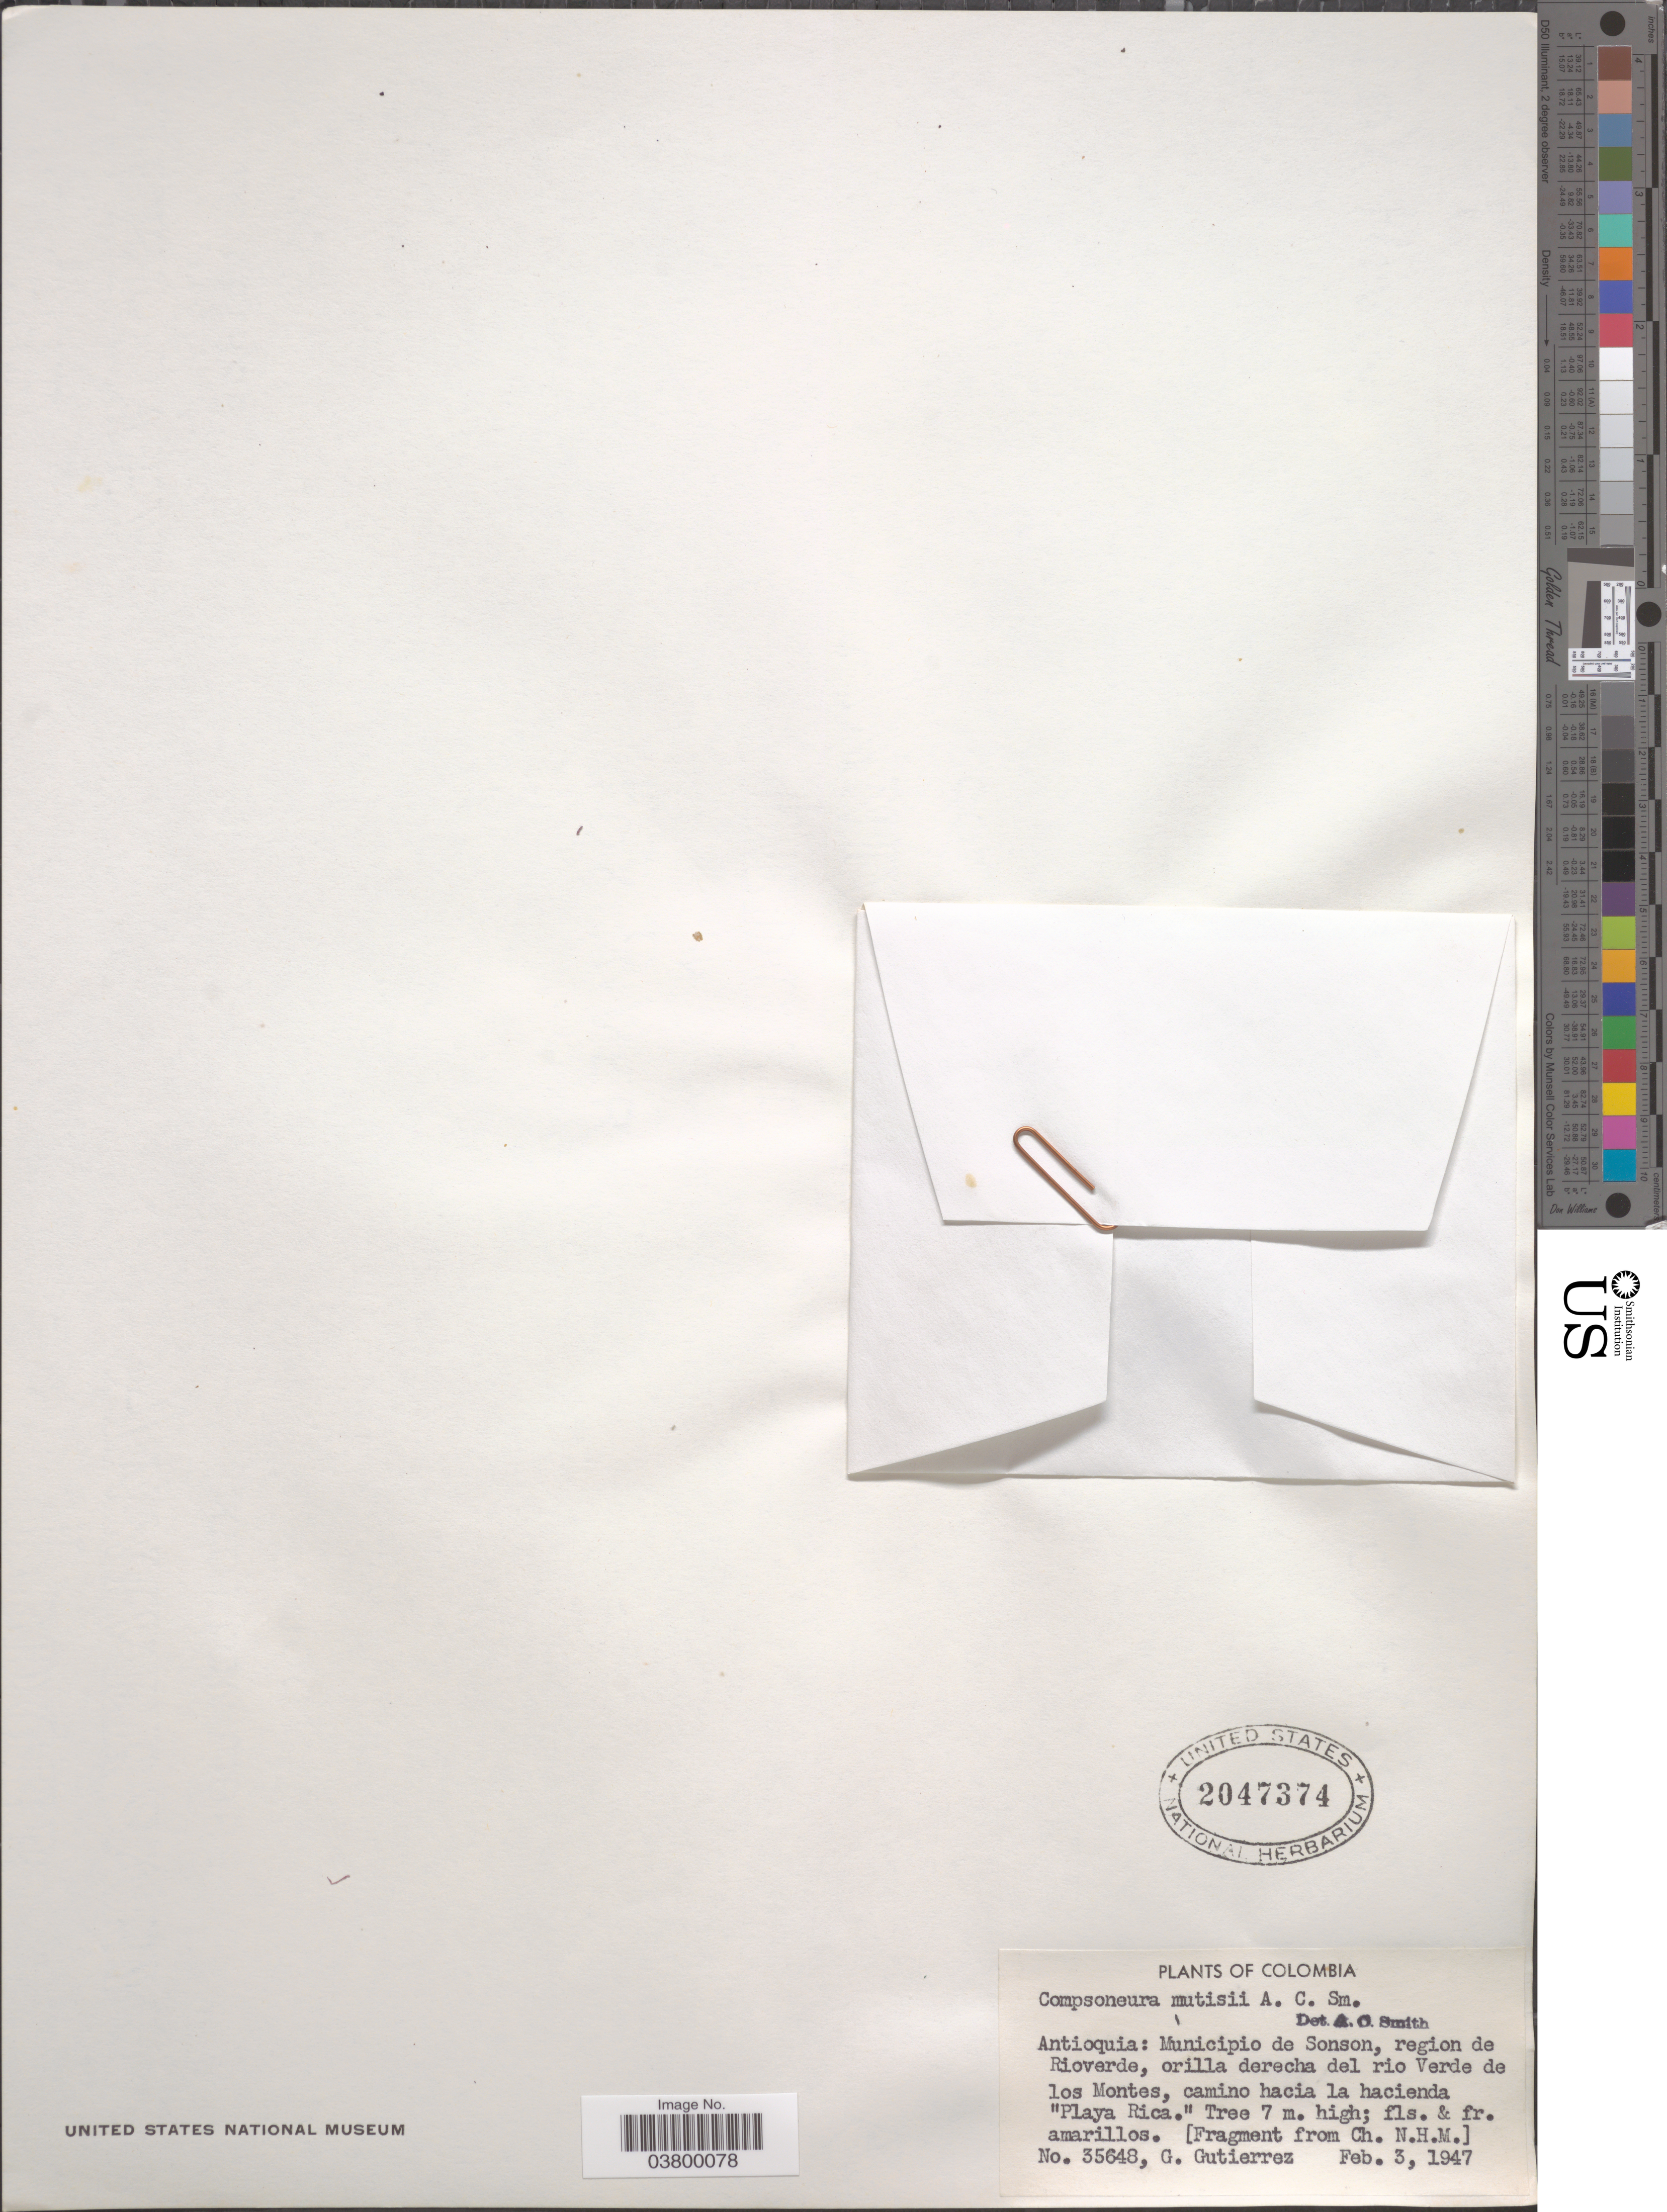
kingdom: Plantae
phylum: Tracheophyta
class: Magnoliopsida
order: Magnoliales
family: Myristicaceae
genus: Compsoneura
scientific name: Compsoneura mutisii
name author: A.C. Sm.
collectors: G. Gutierrez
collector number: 35648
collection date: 1947-02-03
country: Colombia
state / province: Antioquia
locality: Municipio de Sonson, region de Rioverde, orilla derecha del rio Verde de los Montes, camino hacia la hacienda "Playa Rica".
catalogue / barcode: US 2047374